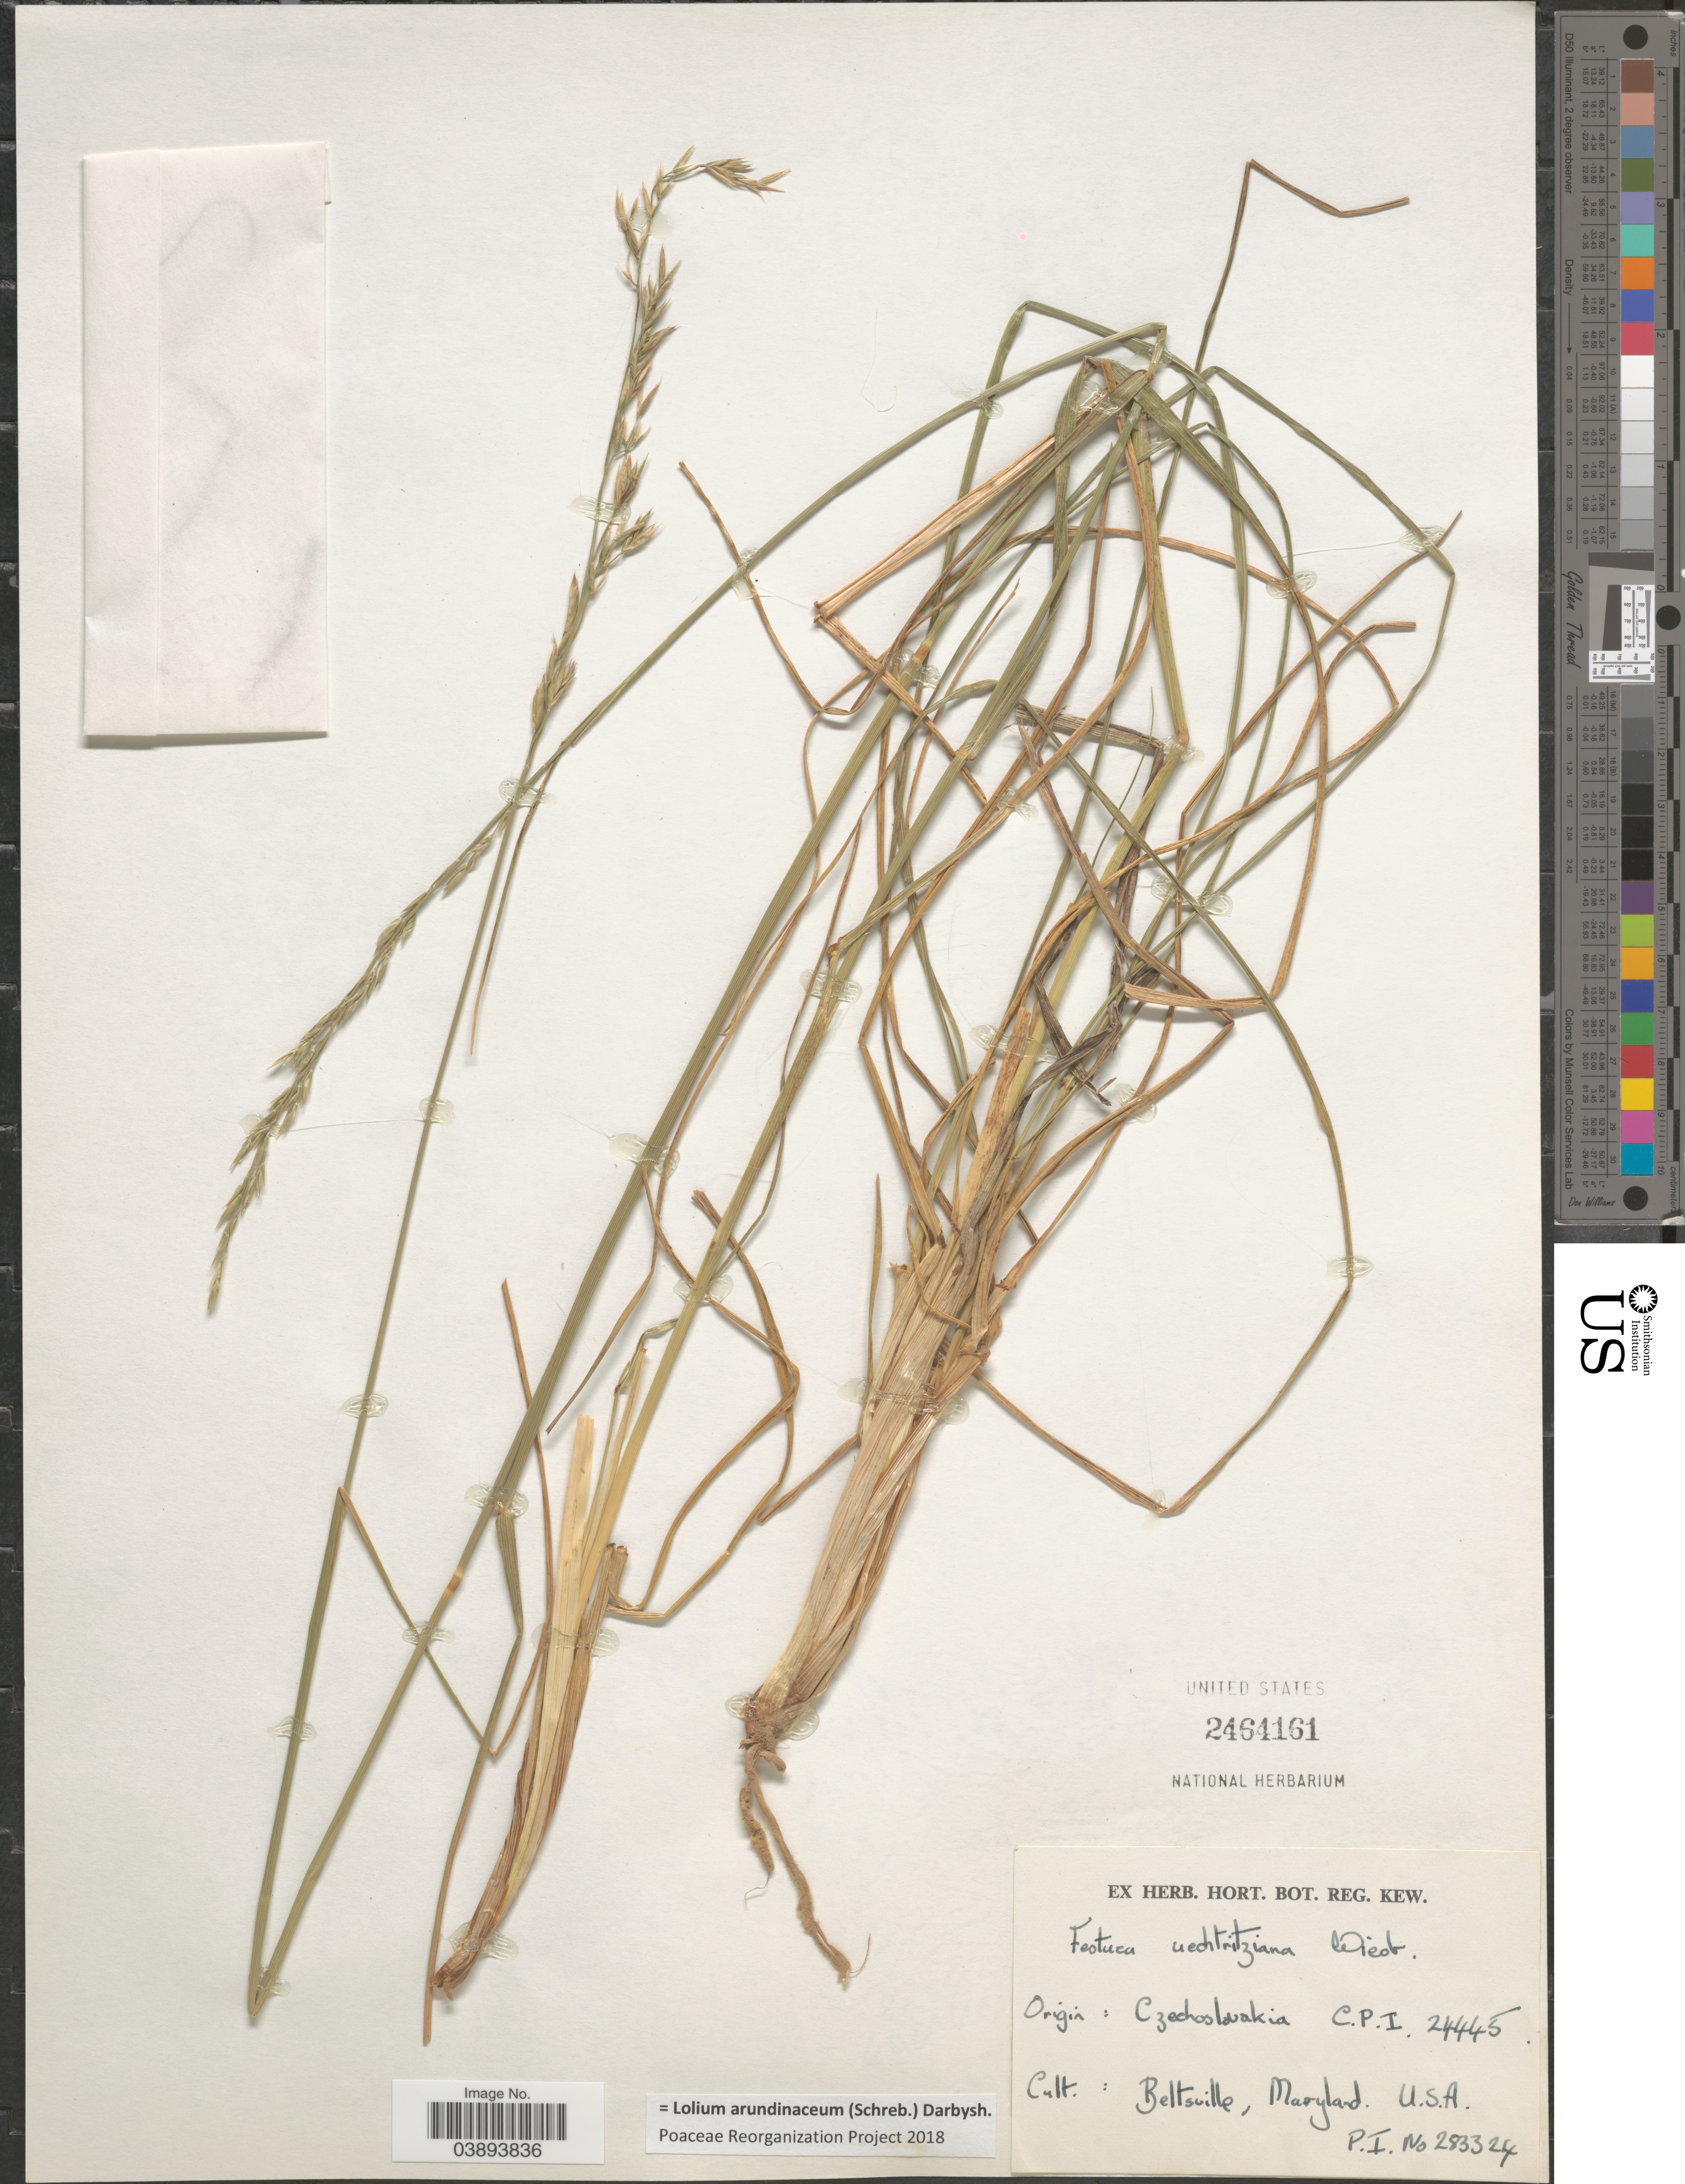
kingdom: Plantae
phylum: Tracheophyta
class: Liliopsida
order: Poales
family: Poaceae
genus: Lolium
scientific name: Lolium arundinaceum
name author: (Schreb.) Darbysh.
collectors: Ex herb. Hort. Bot. Reg. Kew.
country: United States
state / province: Maryland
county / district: Prince George's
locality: Beltsville.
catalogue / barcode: US 2464164